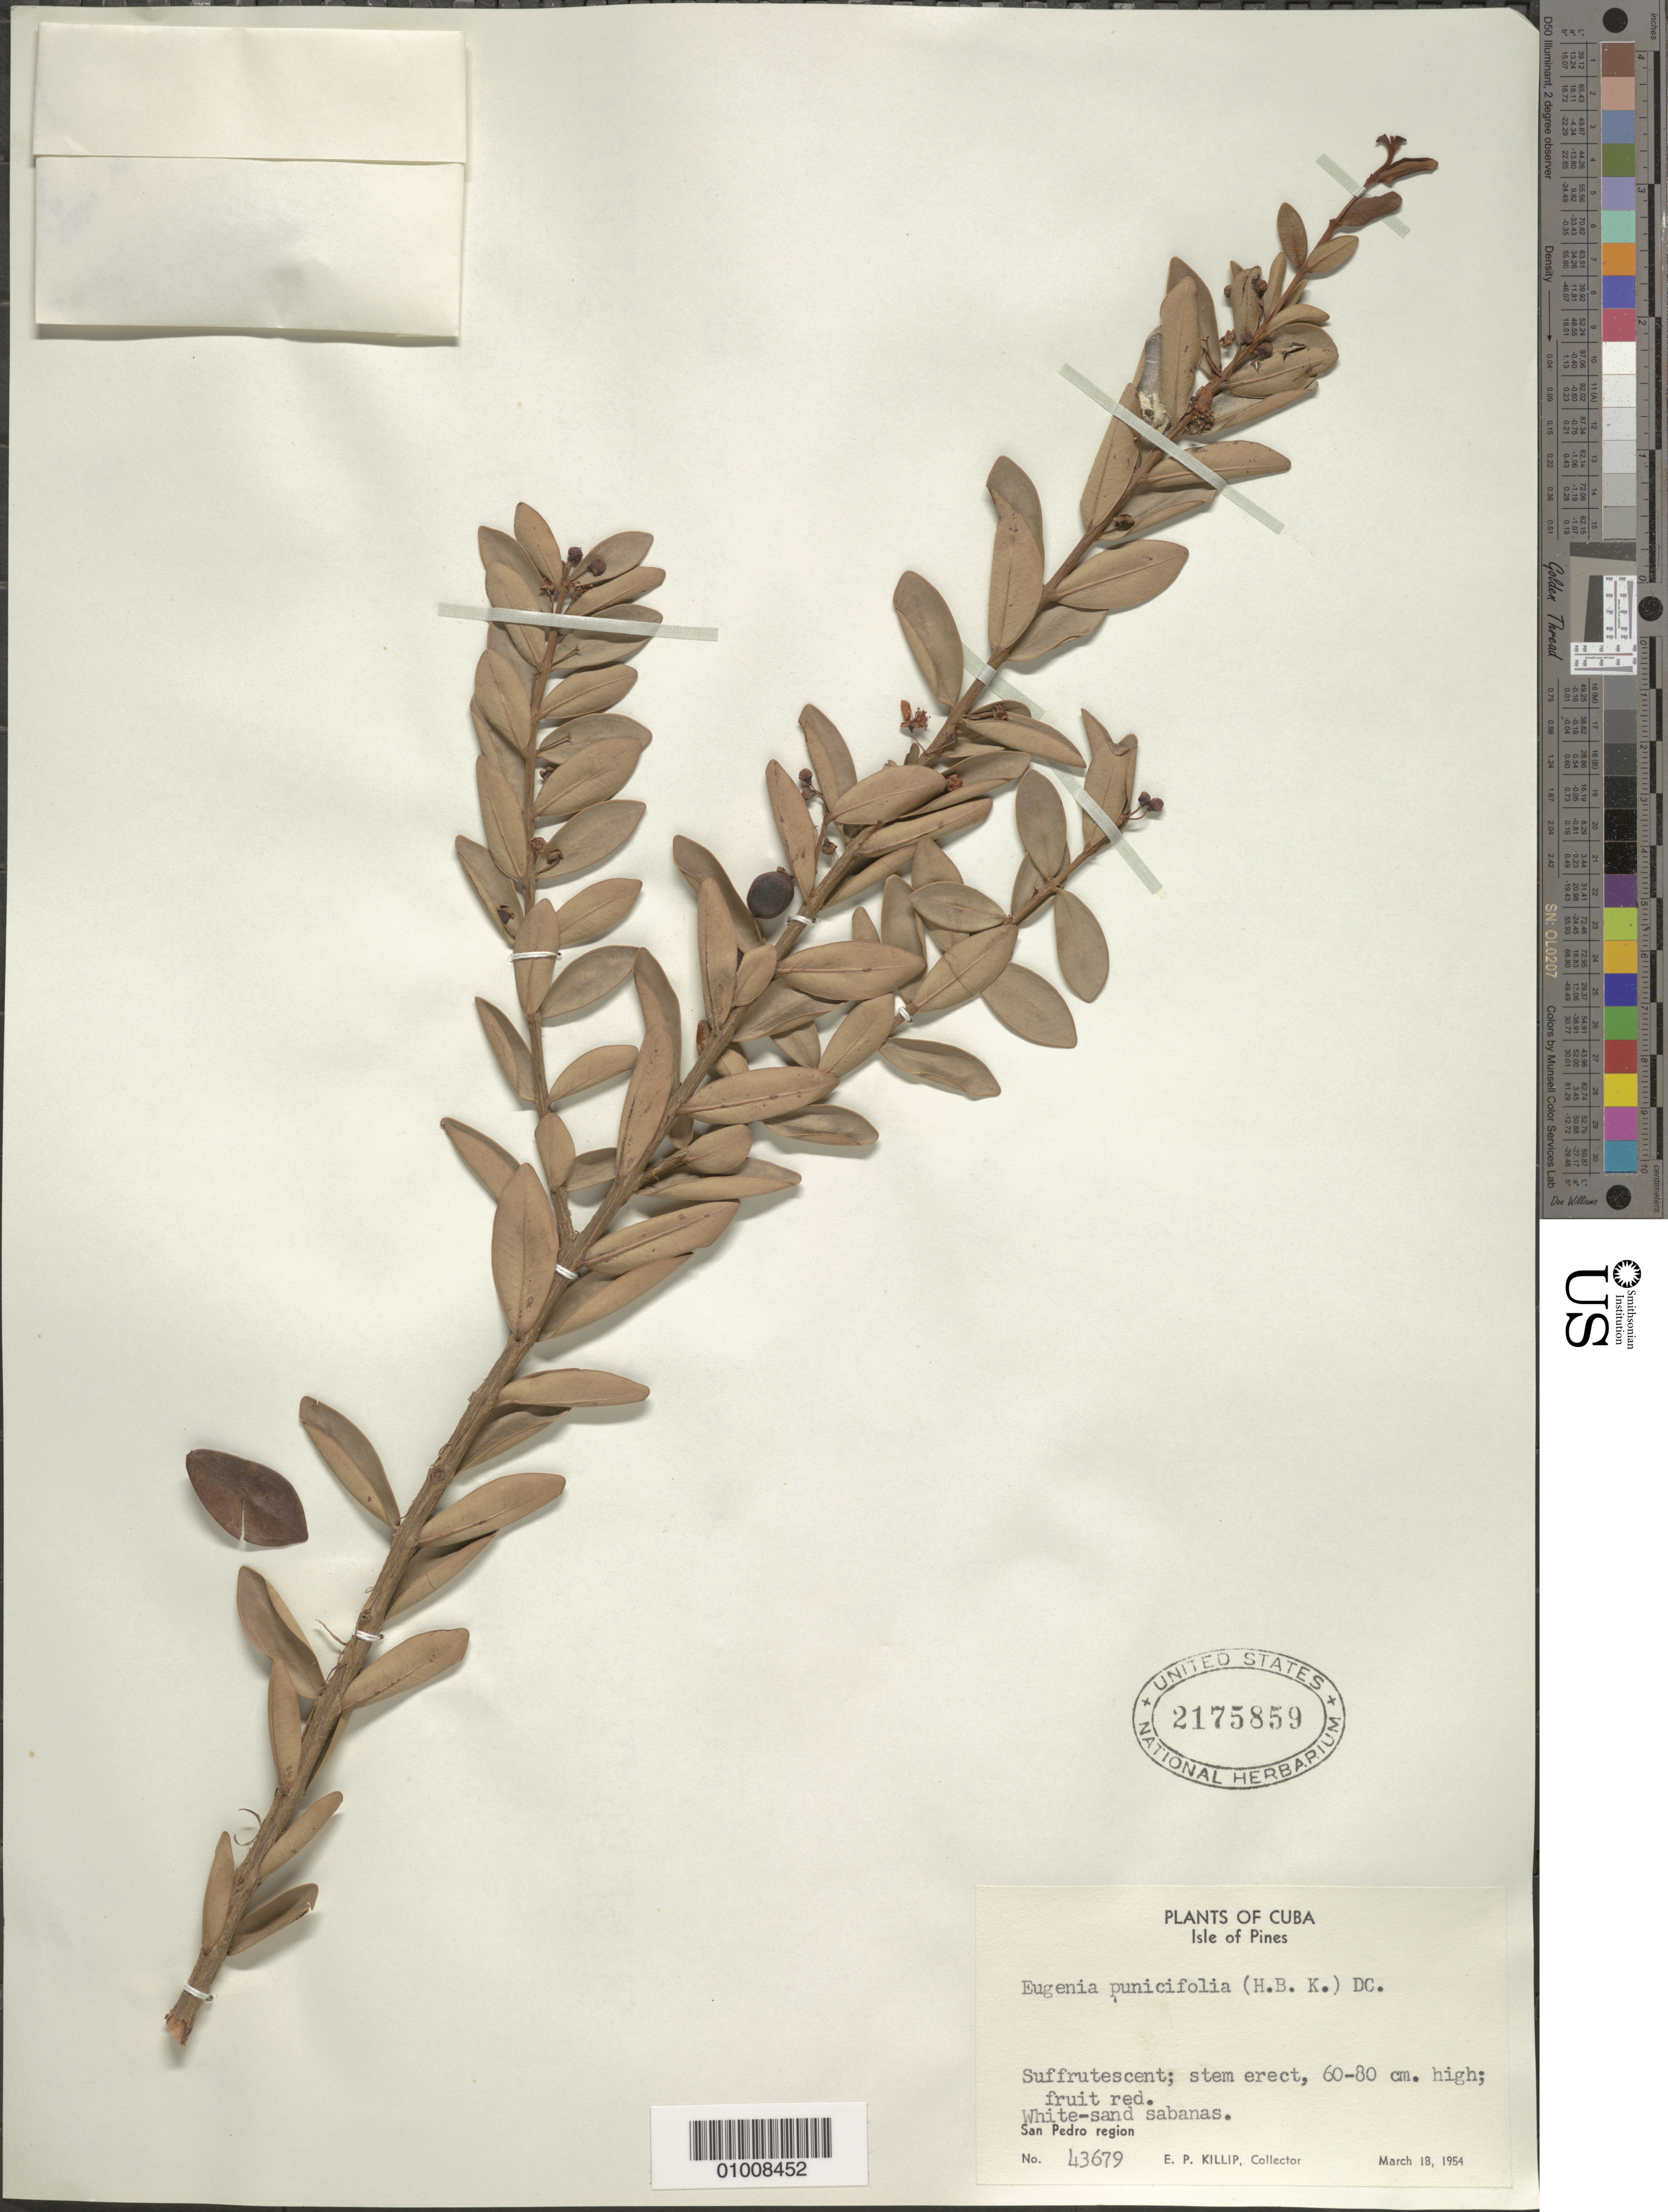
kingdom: Plantae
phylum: Tracheophyta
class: Magnoliopsida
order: Myrtales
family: Myrtaceae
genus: Eugenia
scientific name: Eugenia punicifolia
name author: (Kunth) DC.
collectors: E. P. Killip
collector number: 43679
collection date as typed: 18 Mar 1954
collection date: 1954-03-18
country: Cuba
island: Isla de la Juventud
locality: White-sand sabanas San Pedro region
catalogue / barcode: US 2175859